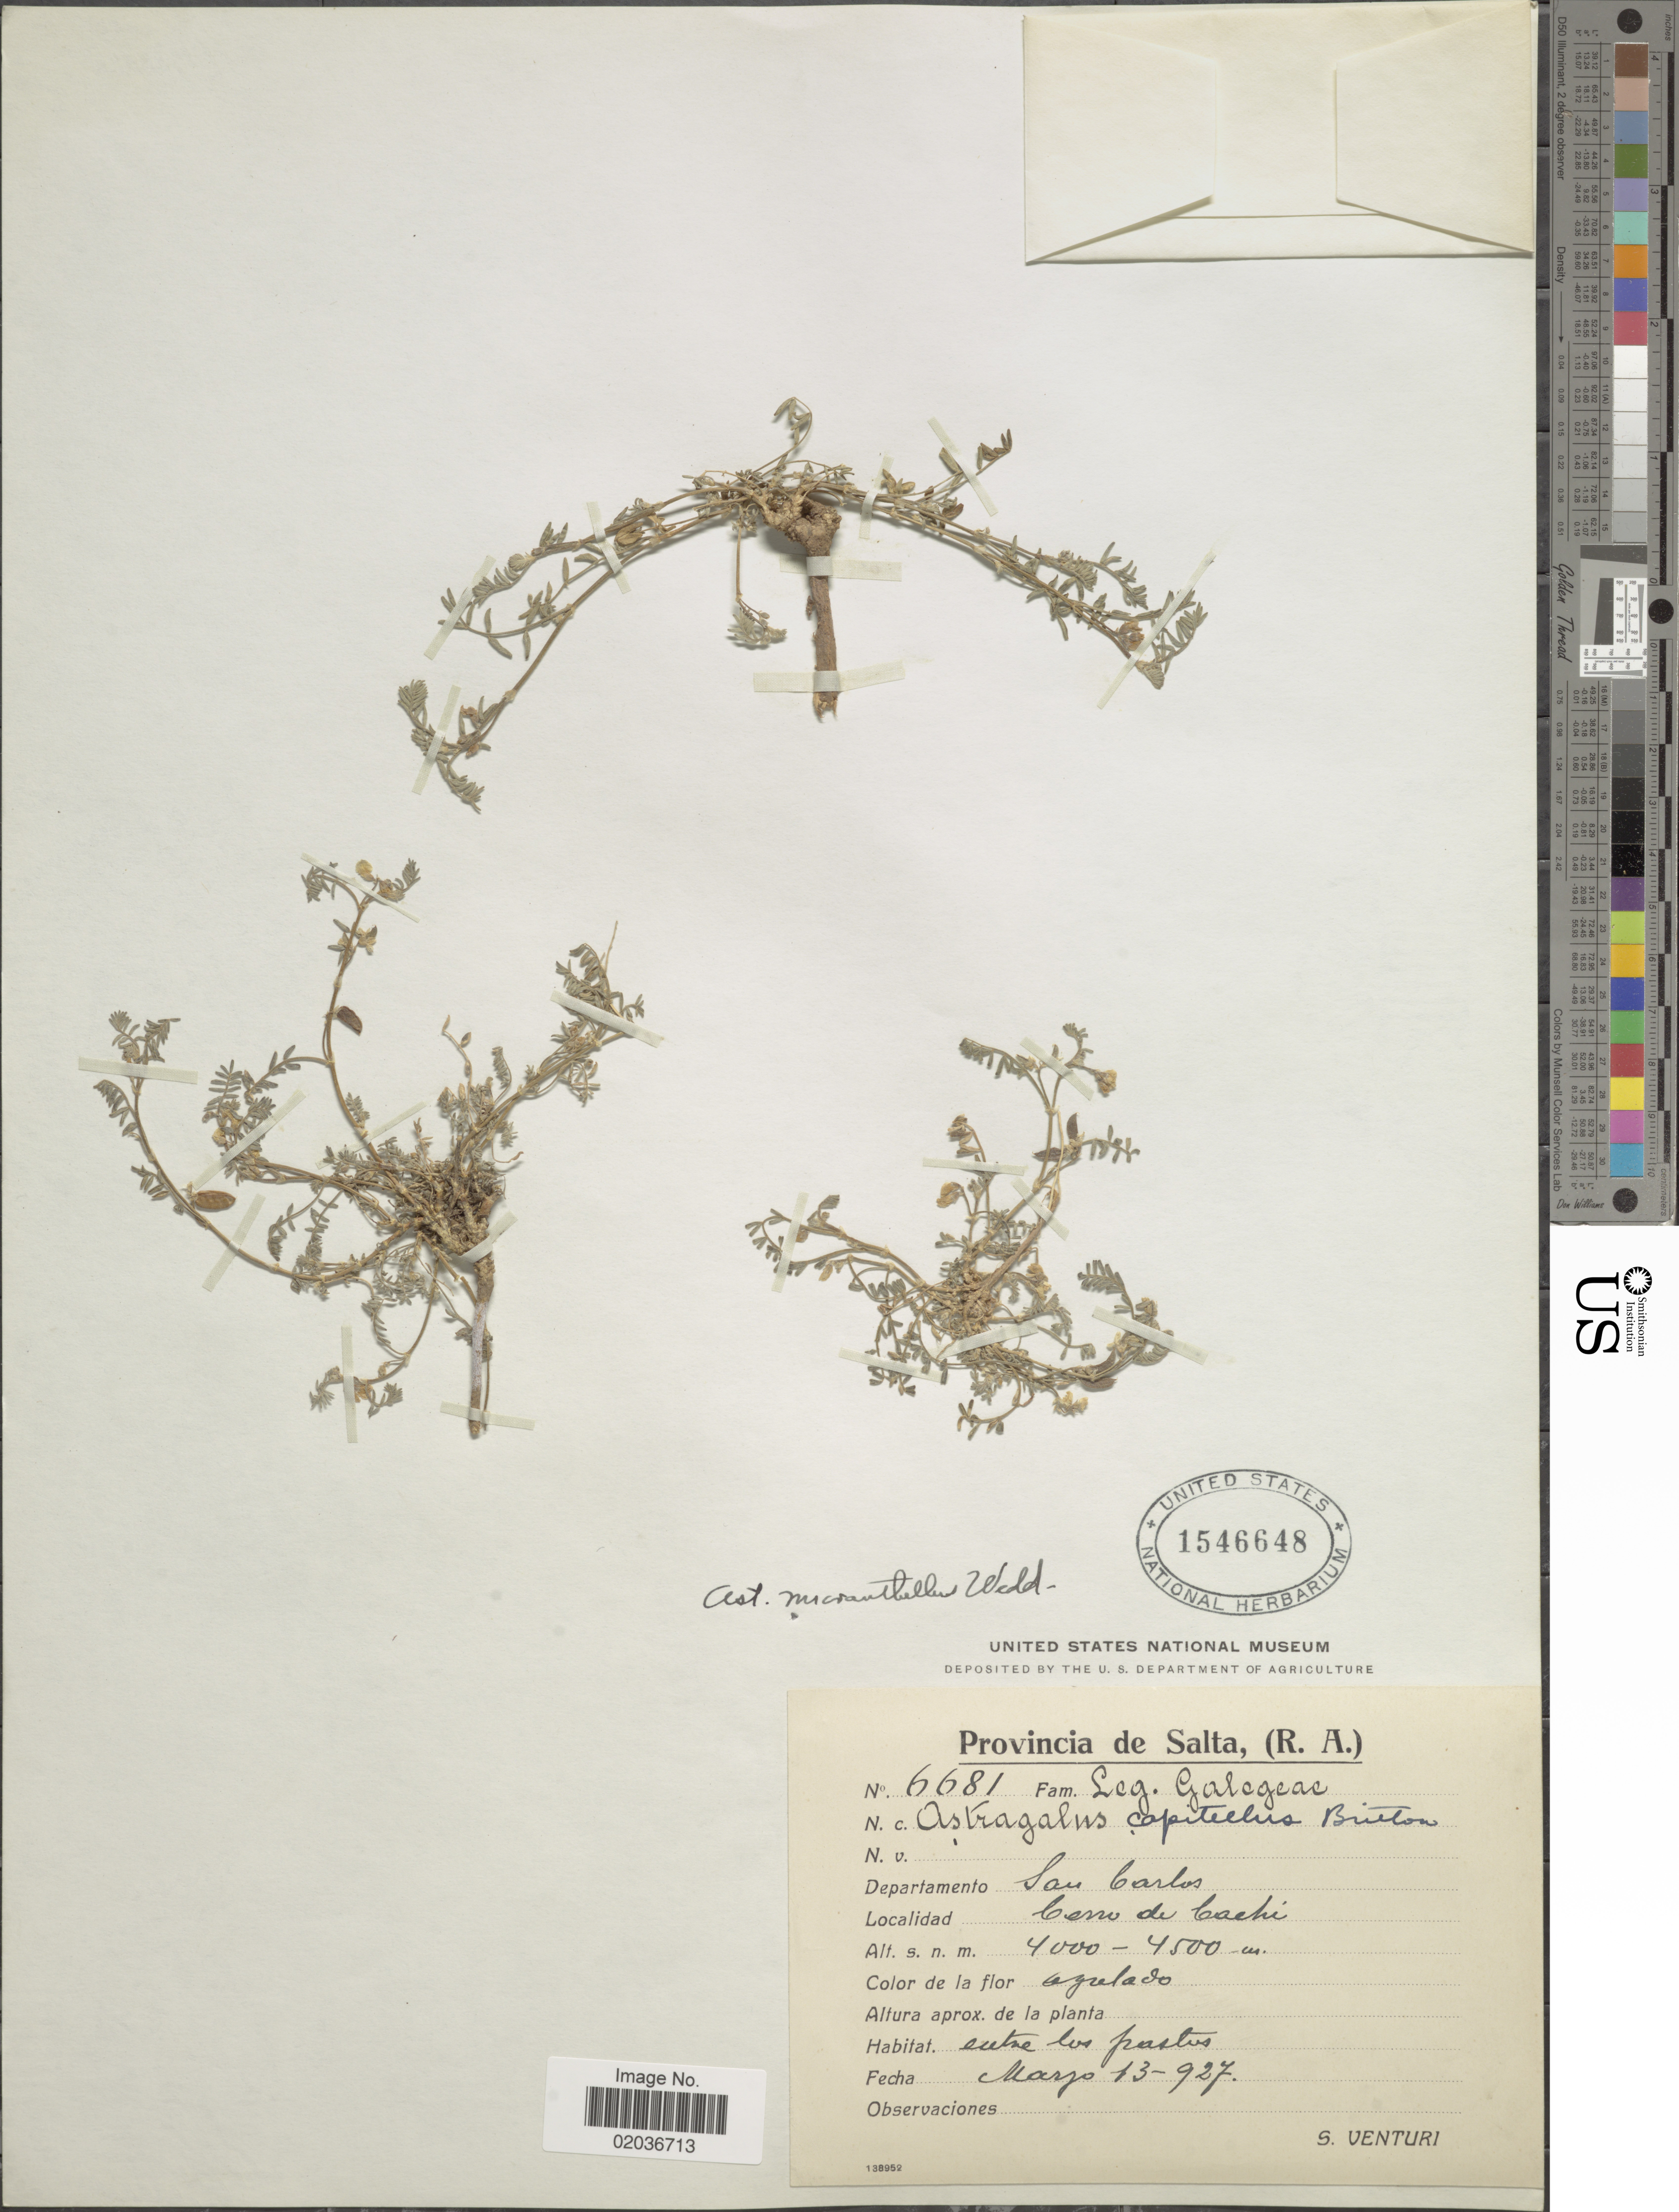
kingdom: Plantae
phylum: Tracheophyta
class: Magnoliopsida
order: Fabales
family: Fabaceae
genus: Astragalus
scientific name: Astragalus micranthellus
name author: Wedd.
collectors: S. Venturi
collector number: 6681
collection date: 1927-03-13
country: Argentina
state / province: Salta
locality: (R.A.), Departamento San Carlos, Cerro de Cachi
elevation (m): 4000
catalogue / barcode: US 1546648